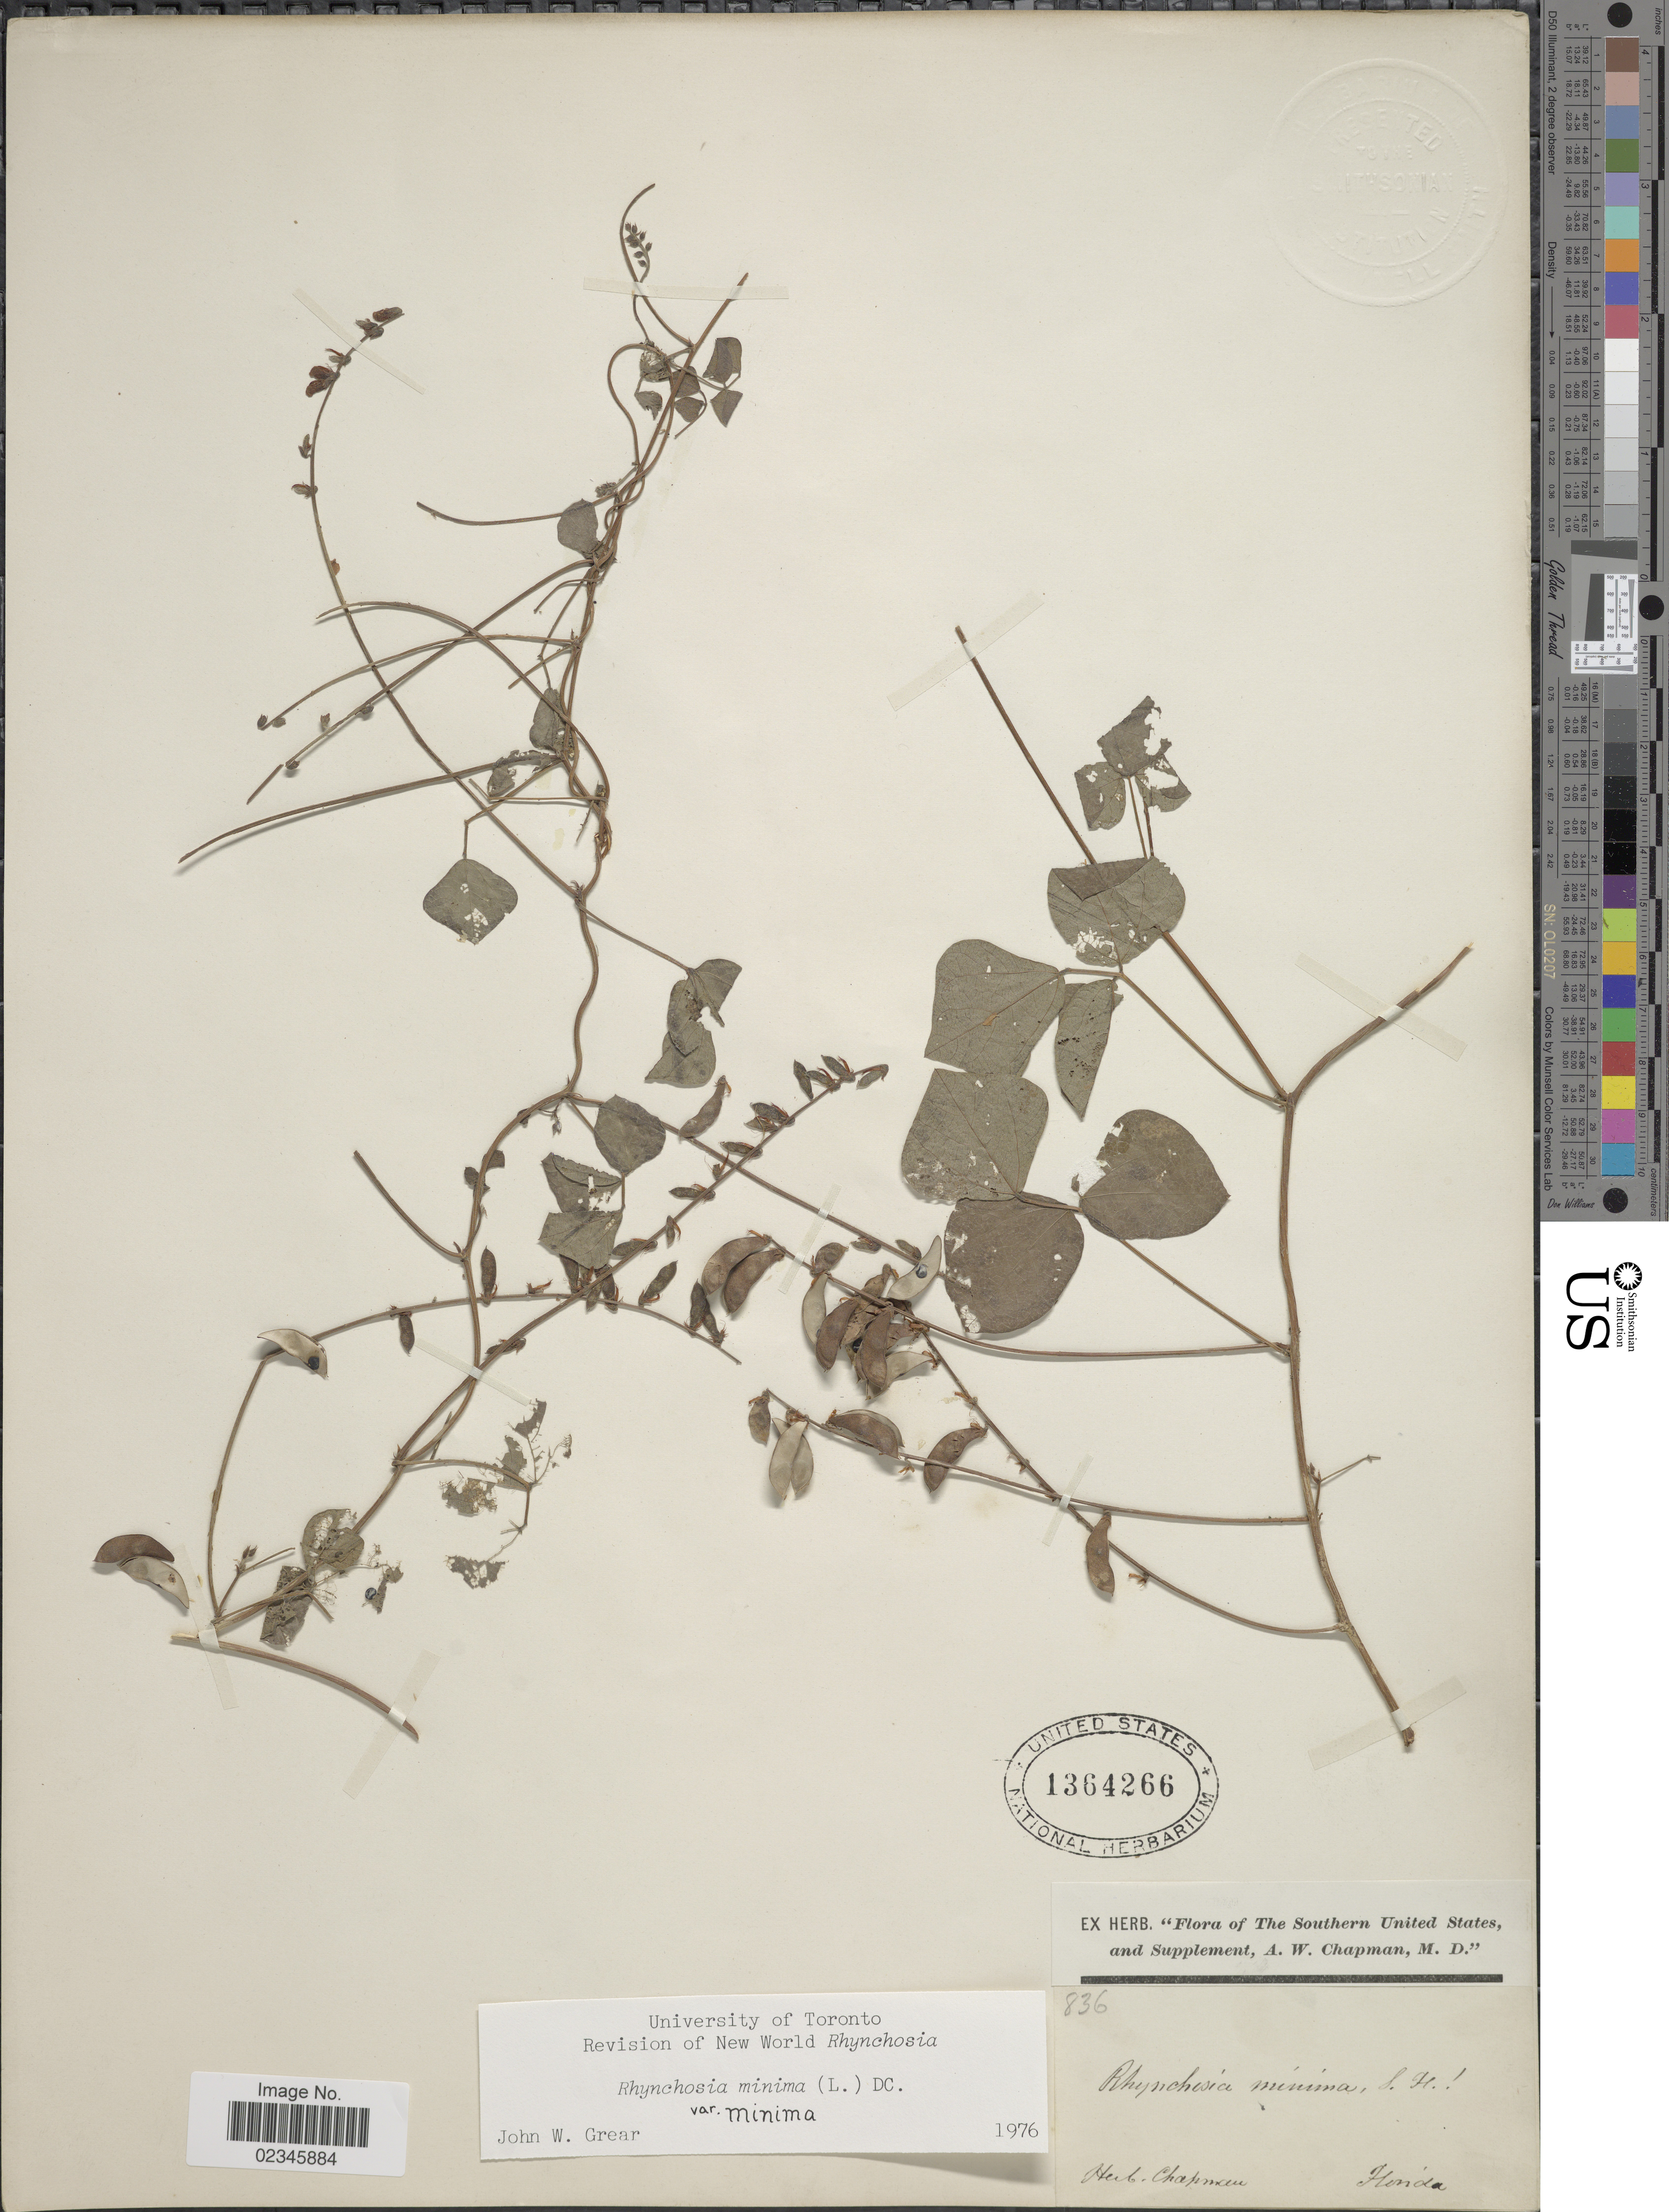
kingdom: Plantae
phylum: Tracheophyta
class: Magnoliopsida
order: Fabales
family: Fabaceae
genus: Rhynchosia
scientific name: Rhynchosia minima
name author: (L.) DC.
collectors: ex herb. Chapman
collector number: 836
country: United States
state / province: Florida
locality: Southern United States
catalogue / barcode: US 1364266